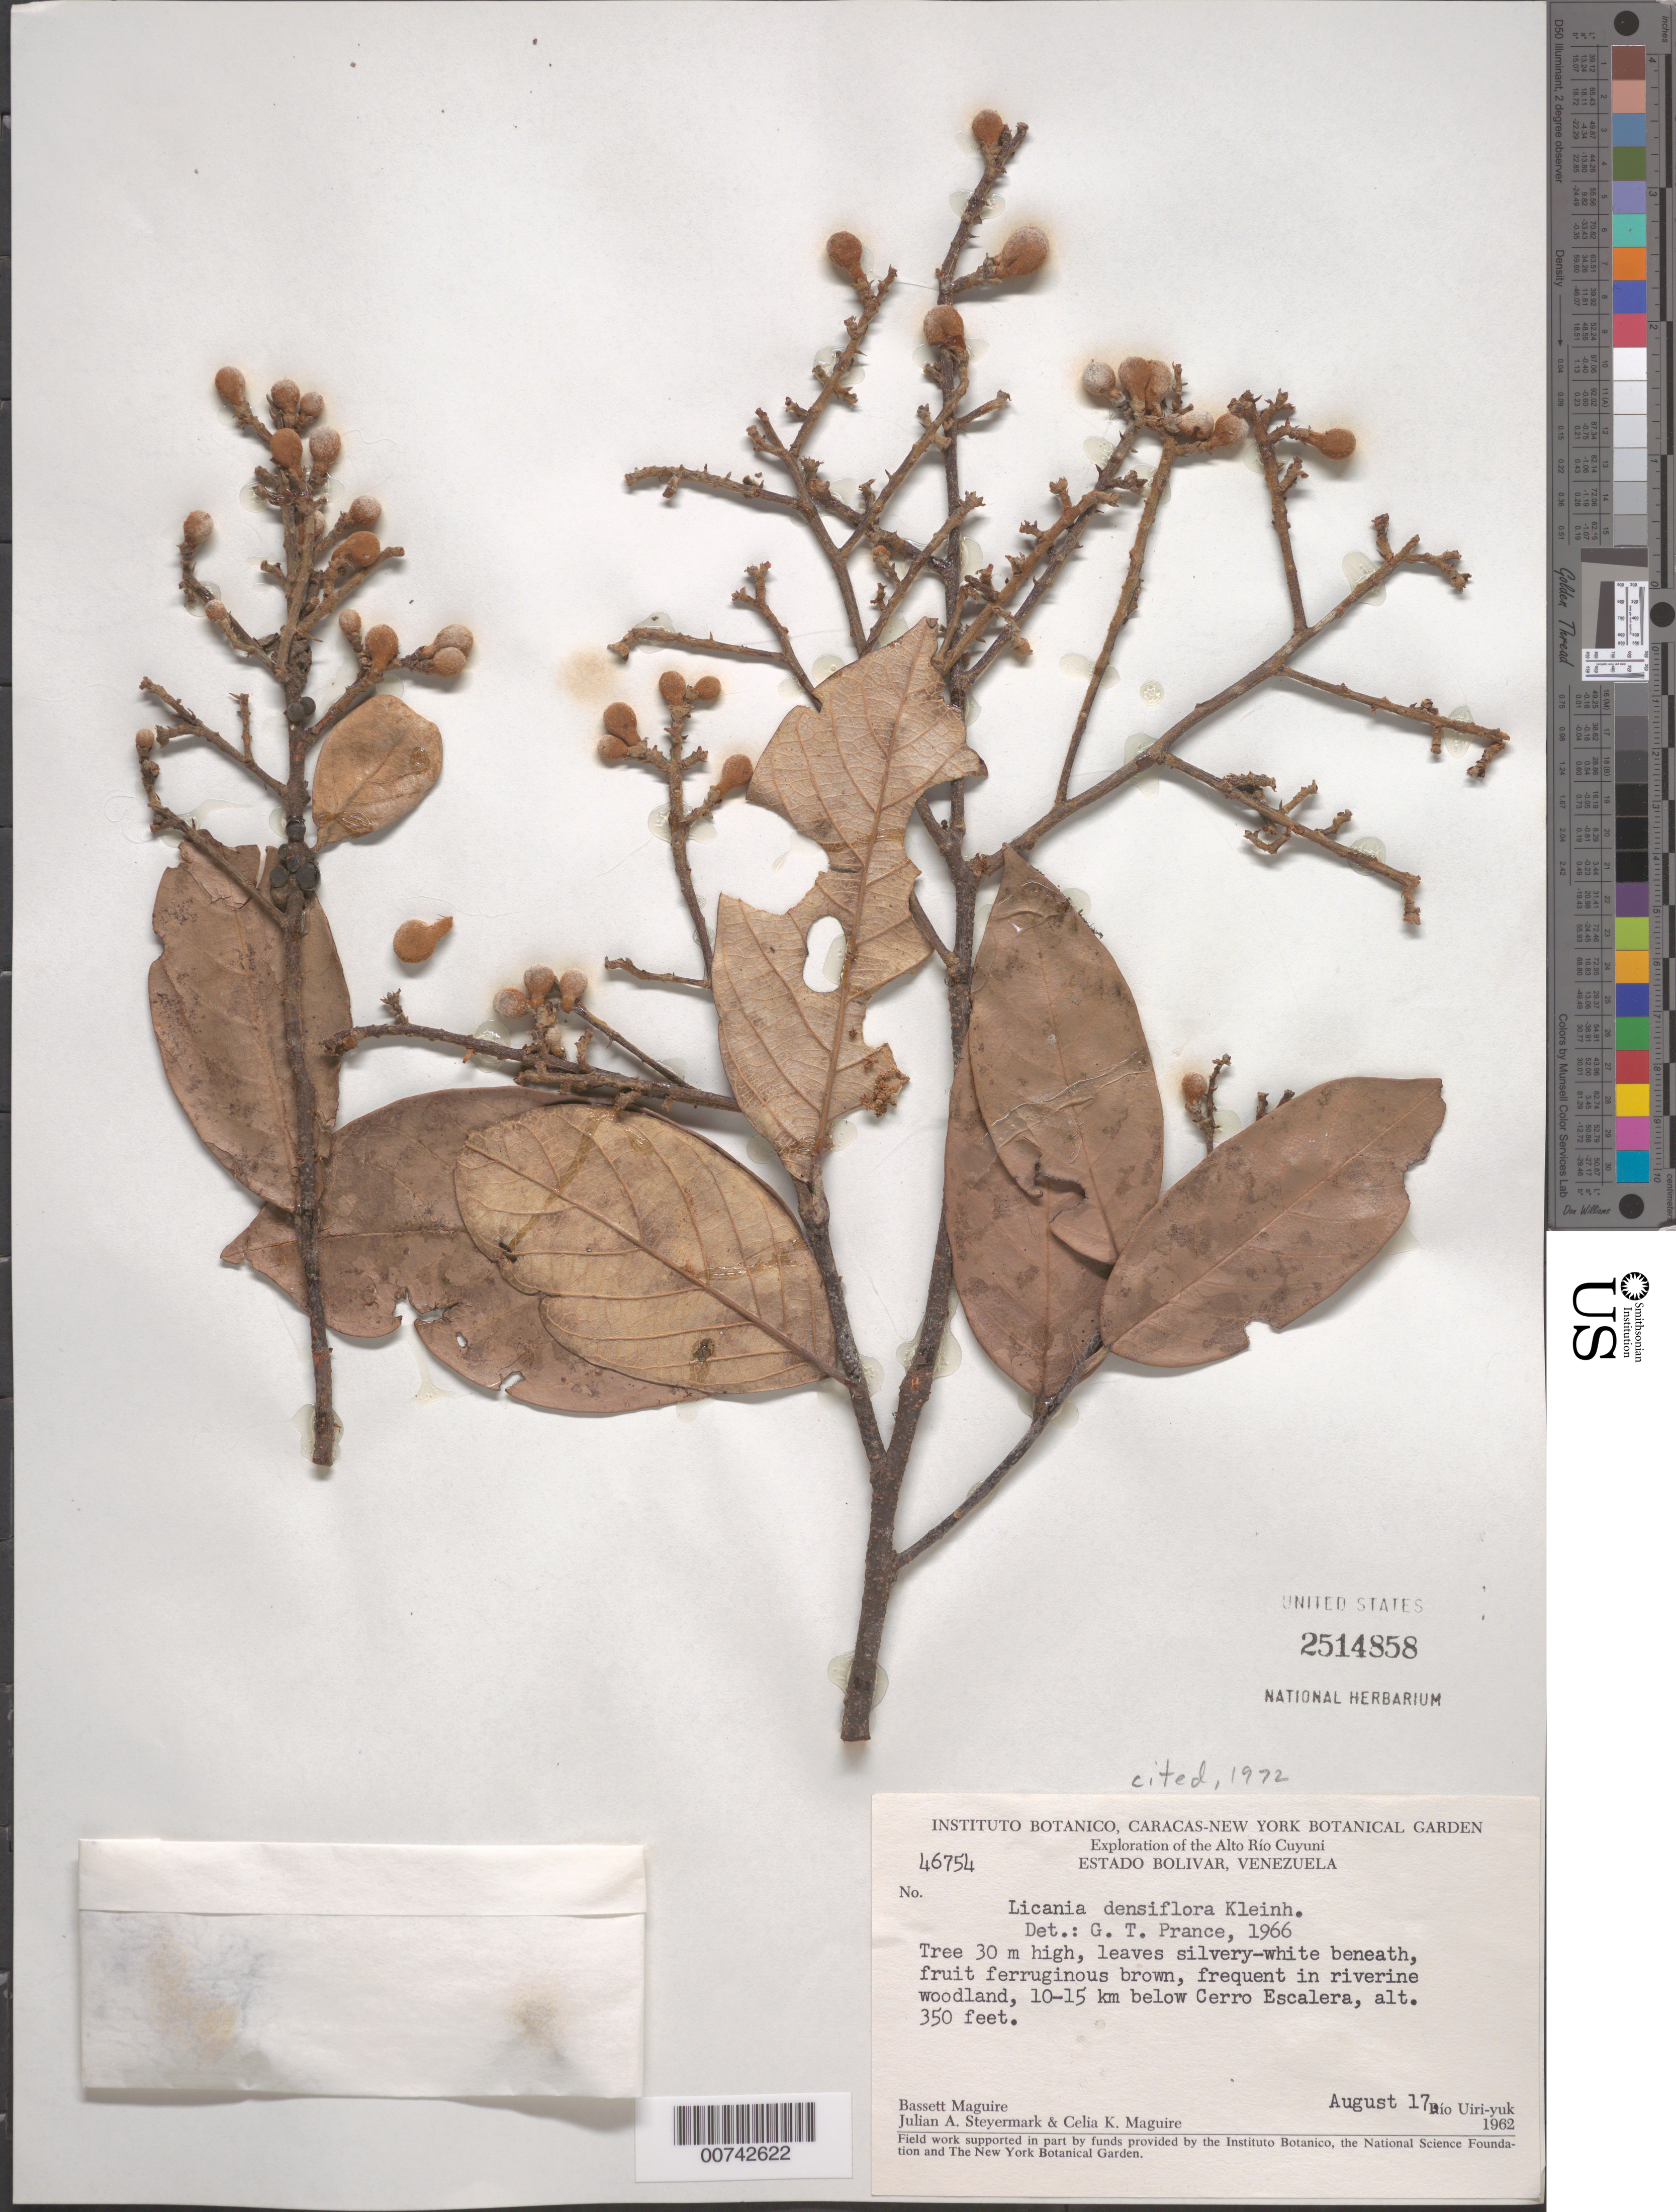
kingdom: Plantae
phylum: Tracheophyta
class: Magnoliopsida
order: Malpighiales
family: Chrysobalanaceae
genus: Licania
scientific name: Licania densiflora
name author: Kleinh.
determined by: Prance, G. T.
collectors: B. Maguire, C. K. Maguire & G. Wilson-Browne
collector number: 46754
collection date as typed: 17-Aug-62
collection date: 1962-08-17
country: Venezuela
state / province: Bolívar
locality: Alto Río Cuyuni, Río Uiri-yuk, 10-15 km below Cerro La Escalera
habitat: Riverine woodland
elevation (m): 107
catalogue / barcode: US 2514858